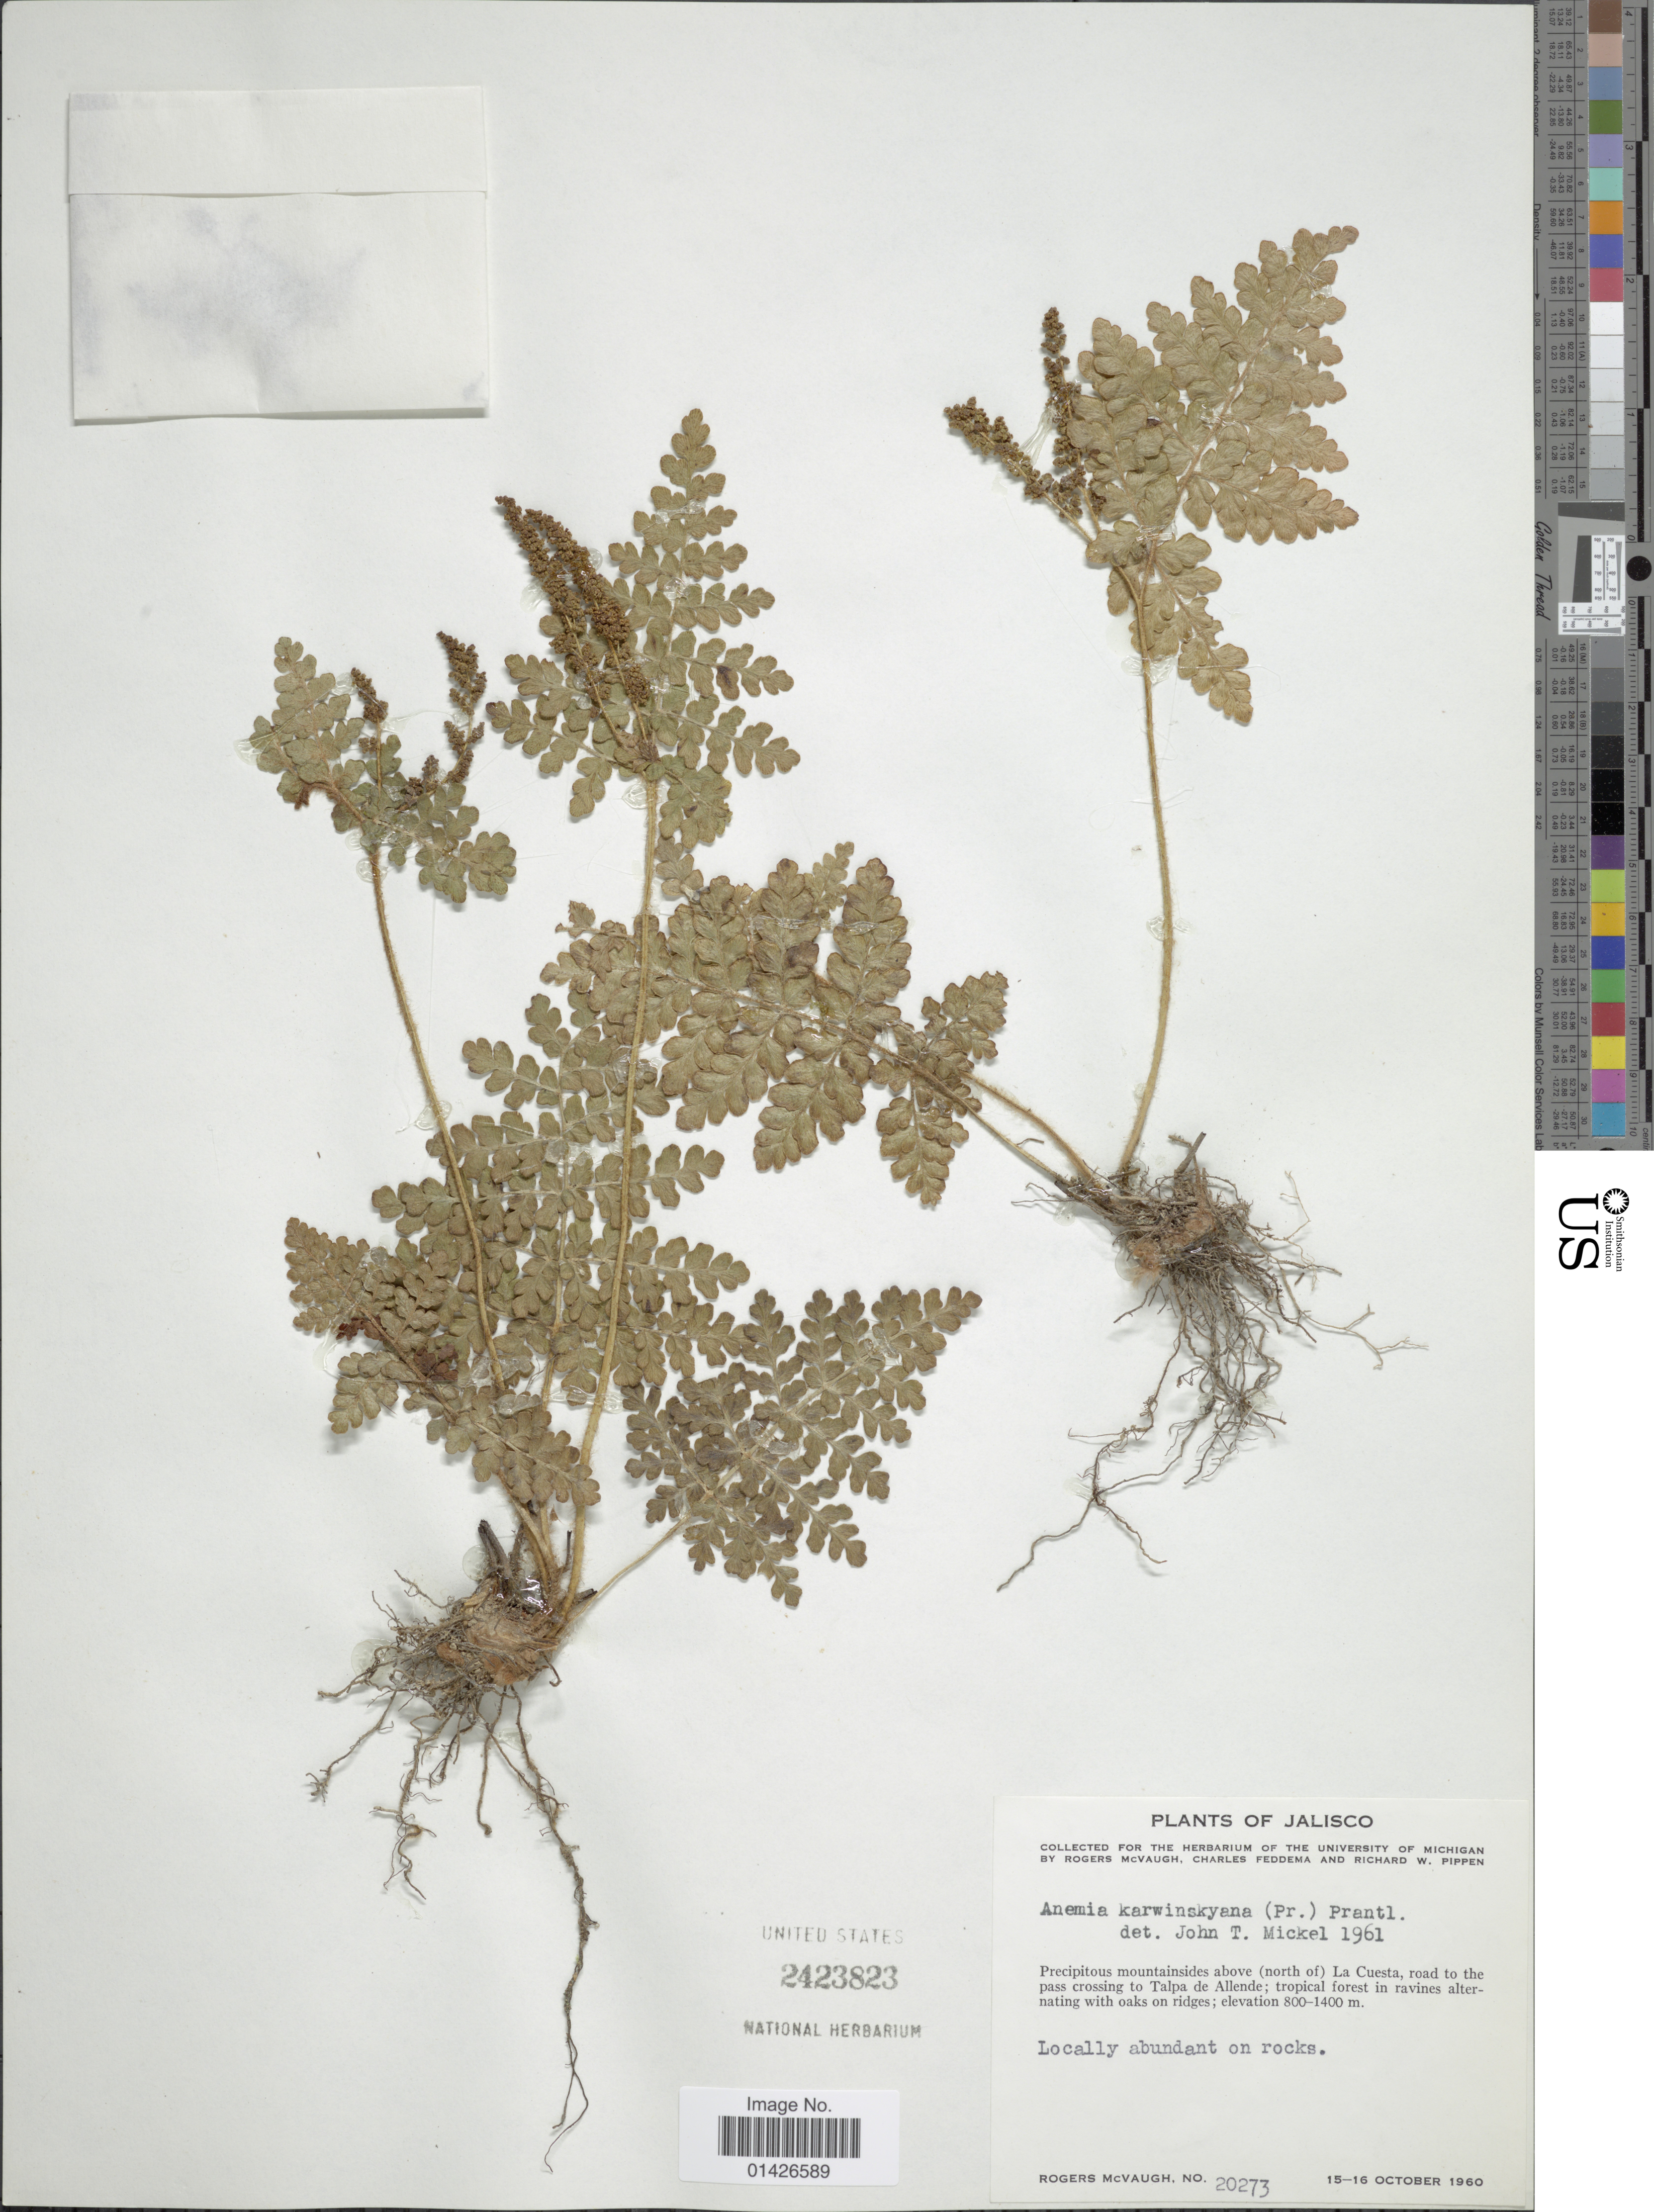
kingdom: Plantae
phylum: Tracheophyta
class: Polypodiopsida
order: Schizaeales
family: Anemiaceae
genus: Anemia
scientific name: Anemia karwinskyana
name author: (C. Presl) Prantl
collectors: R. McVaugh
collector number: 20273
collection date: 1960-10-15/1960-10-16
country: Mexico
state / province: Jalisco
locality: Pecipitous mountainside above (north of) La Cuesta, road to the pass crossing to Talpa de Allende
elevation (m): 800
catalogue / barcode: US 2423823